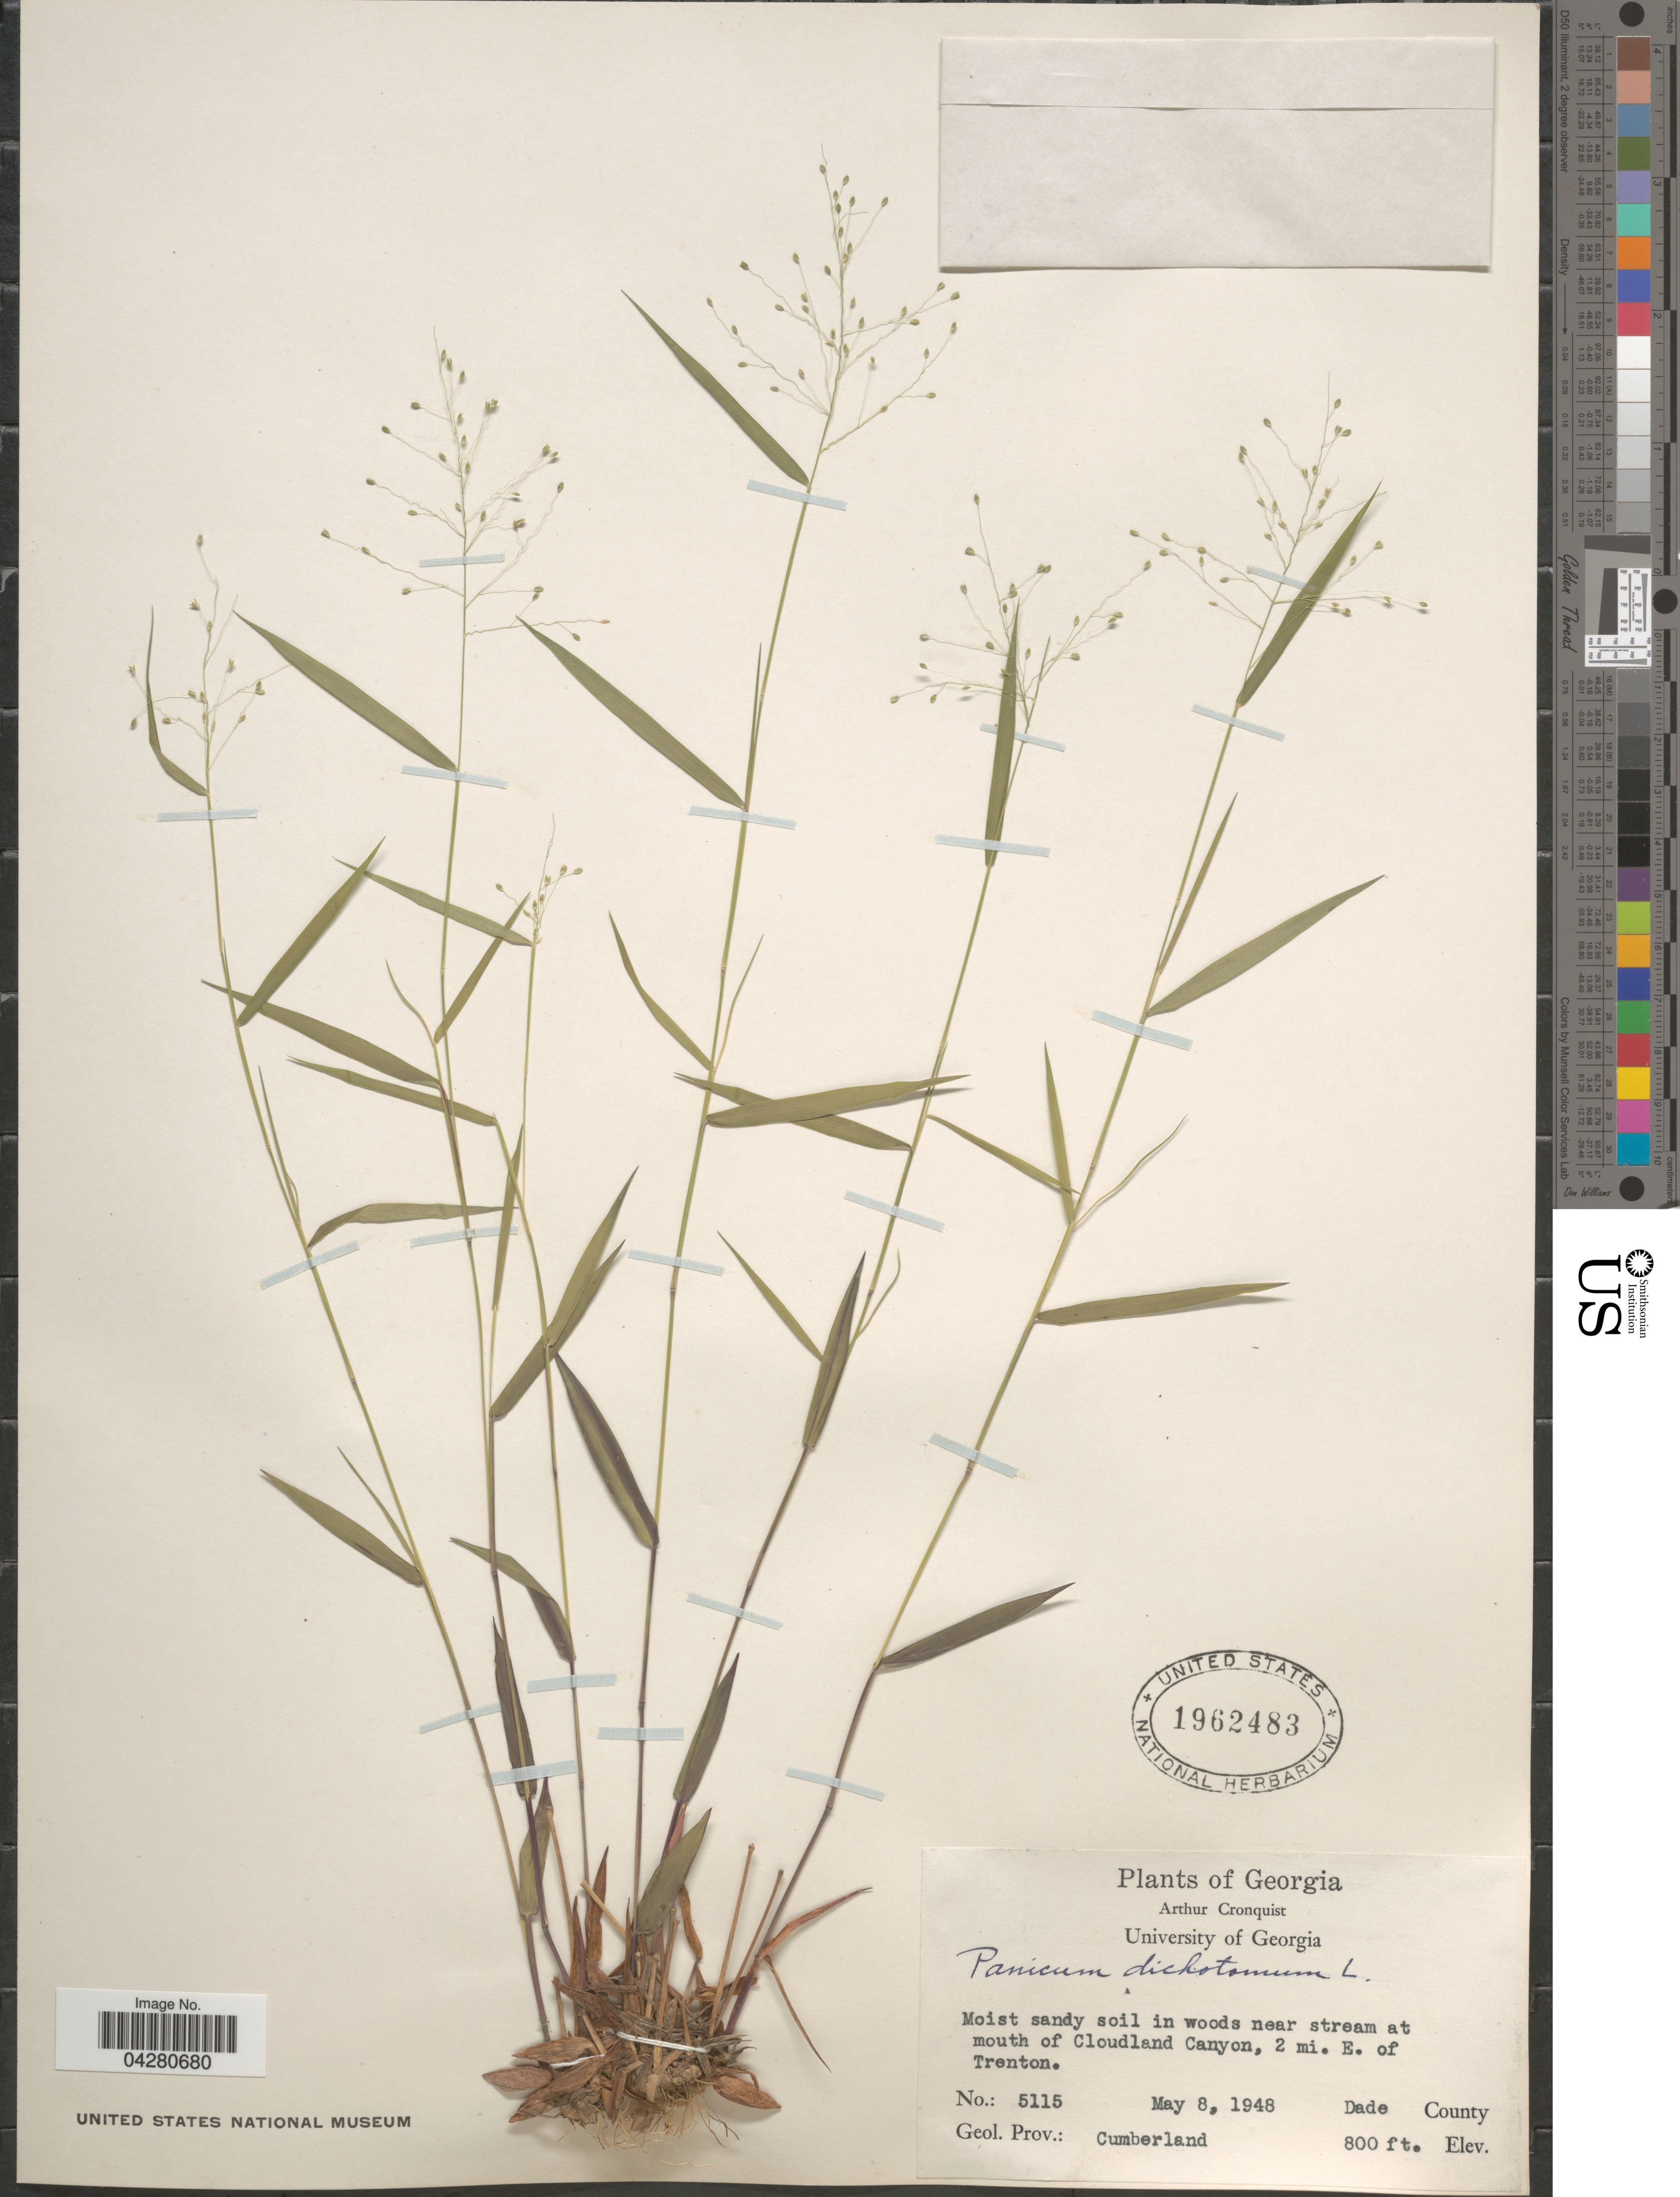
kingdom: Plantae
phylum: Tracheophyta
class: Liliopsida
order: Poales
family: Poaceae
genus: Dichanthelium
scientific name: Dichanthelium dichotomum var. dichotomum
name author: (L.) Gould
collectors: A. J. Cronquist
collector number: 5115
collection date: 1948-05-08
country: United States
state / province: Georgia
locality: Near stream at mouth of Cloudland Canyon, 2 mi. E. of Trenton. Dade County. Geol. Prov.: Cumberland.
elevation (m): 244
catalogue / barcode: US 1962483